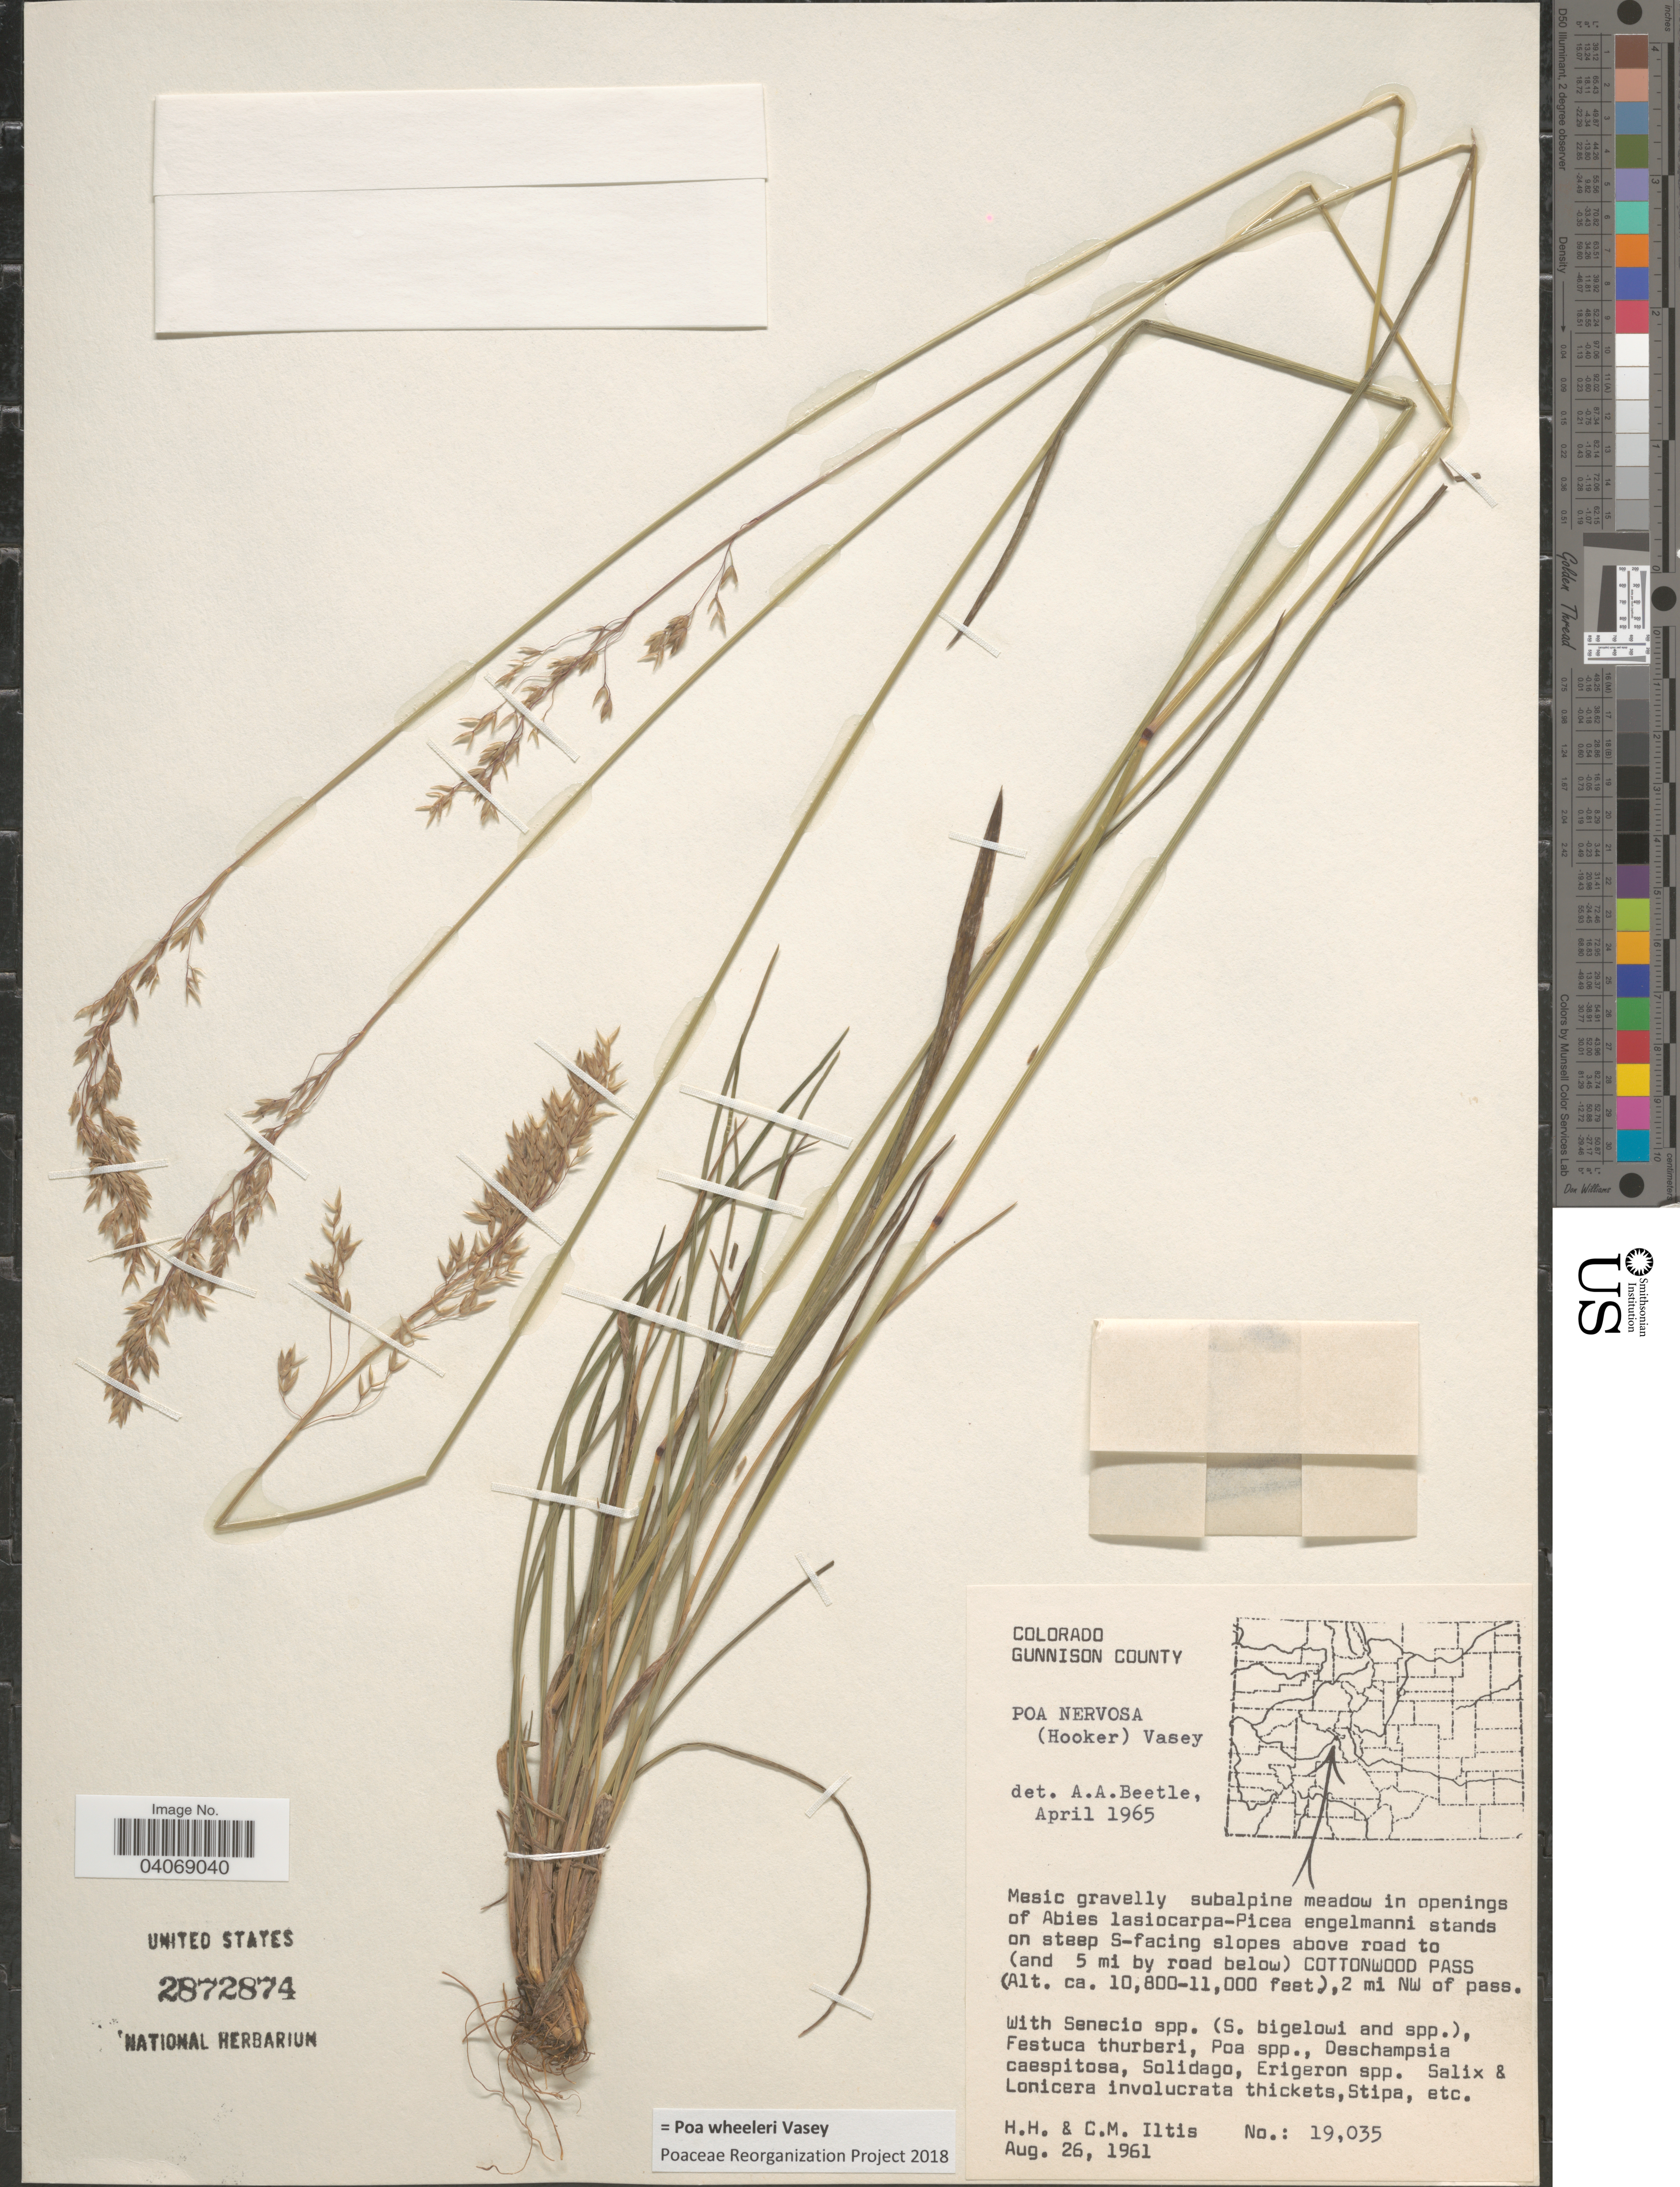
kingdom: Plantae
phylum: Tracheophyta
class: Liliopsida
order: Poales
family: Poaceae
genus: Poa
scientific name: Poa wheeleri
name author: Vasey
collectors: H. H. Iltis & C. M Iltis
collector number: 19035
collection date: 1961-08-26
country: United States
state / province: Colorado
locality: Gunnison County. Mesic gravelly subalpine meadow in openings of Abies lasiocarpa-Picea engelmanni stands on steep S-facing slopes above road to (and 5 mi by road below) Cottonwood Pass, 2 mi NW of pass.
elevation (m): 3292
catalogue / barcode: US 2872874